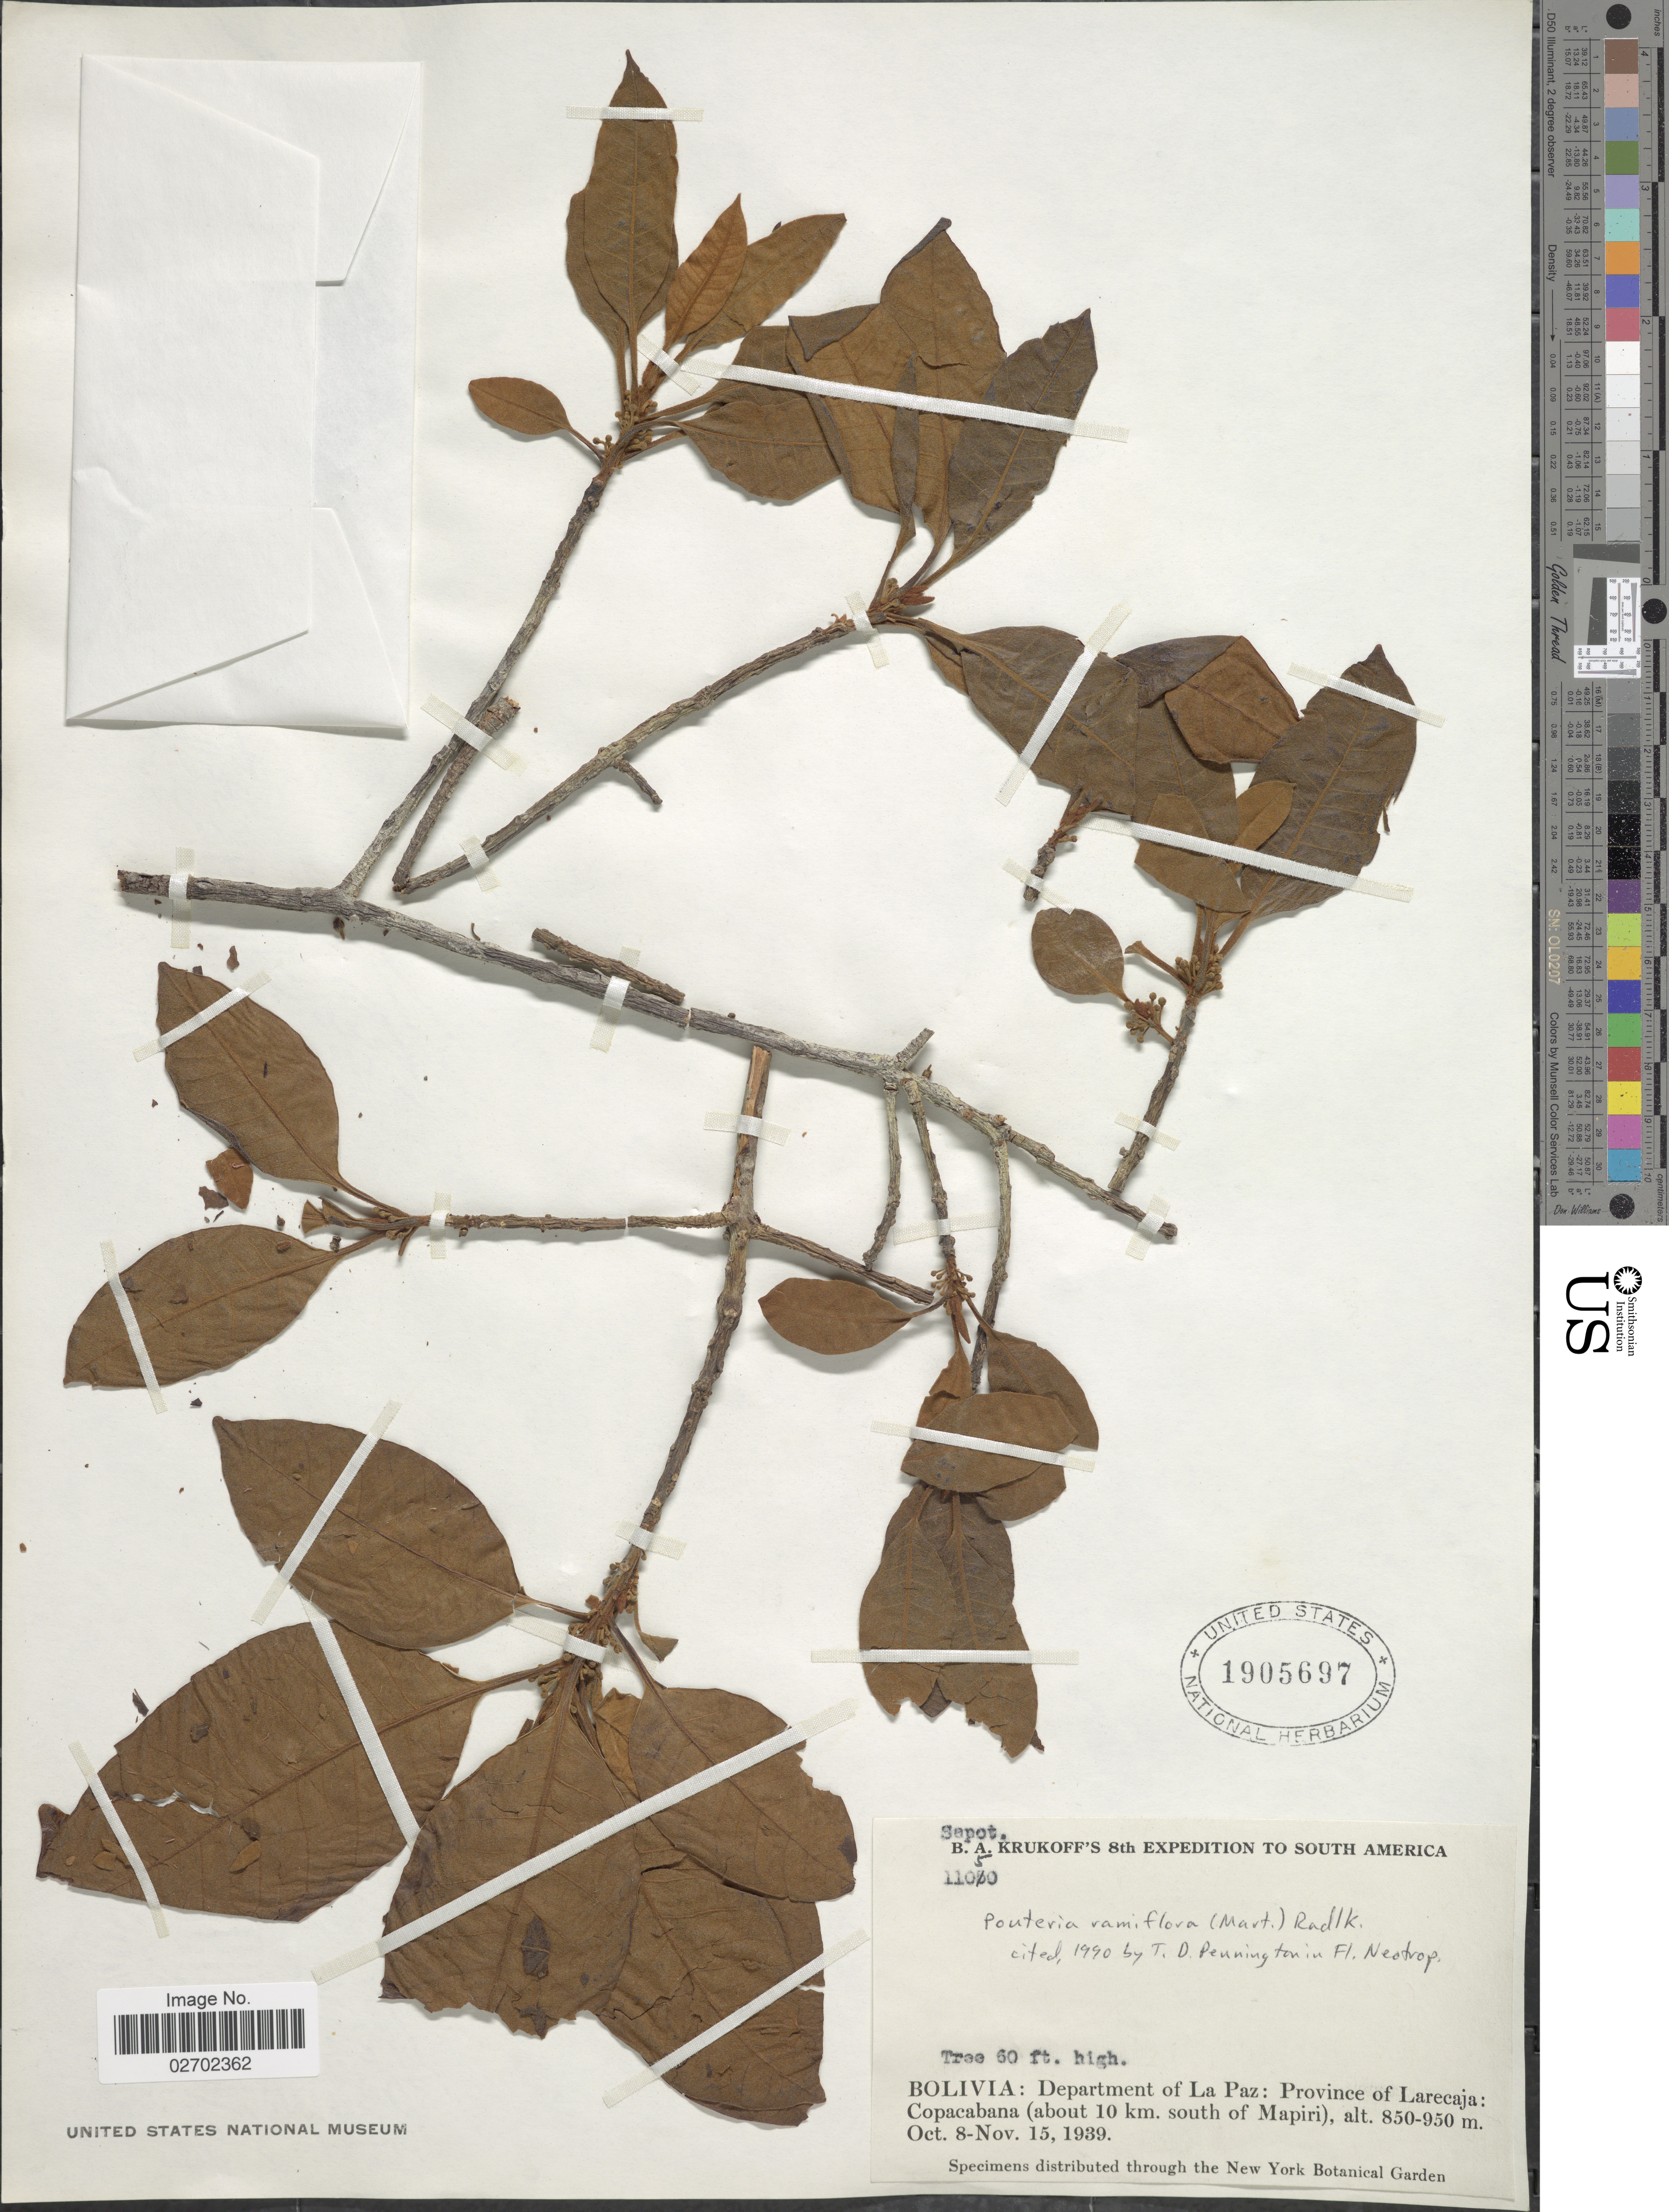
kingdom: Plantae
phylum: Tracheophyta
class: Magnoliopsida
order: Ericales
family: Sapotaceae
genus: Pouteria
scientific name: Pouteria ramiflora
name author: (Mart.) Radlk.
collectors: B. A. Krukoff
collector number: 11050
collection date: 1939-10-08/1939-11-15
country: Bolivia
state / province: La Paz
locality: Department of La Paz: Province of Larecaja: Copacabana (about 10 km south of Mapiri)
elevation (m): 850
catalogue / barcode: US 1905697